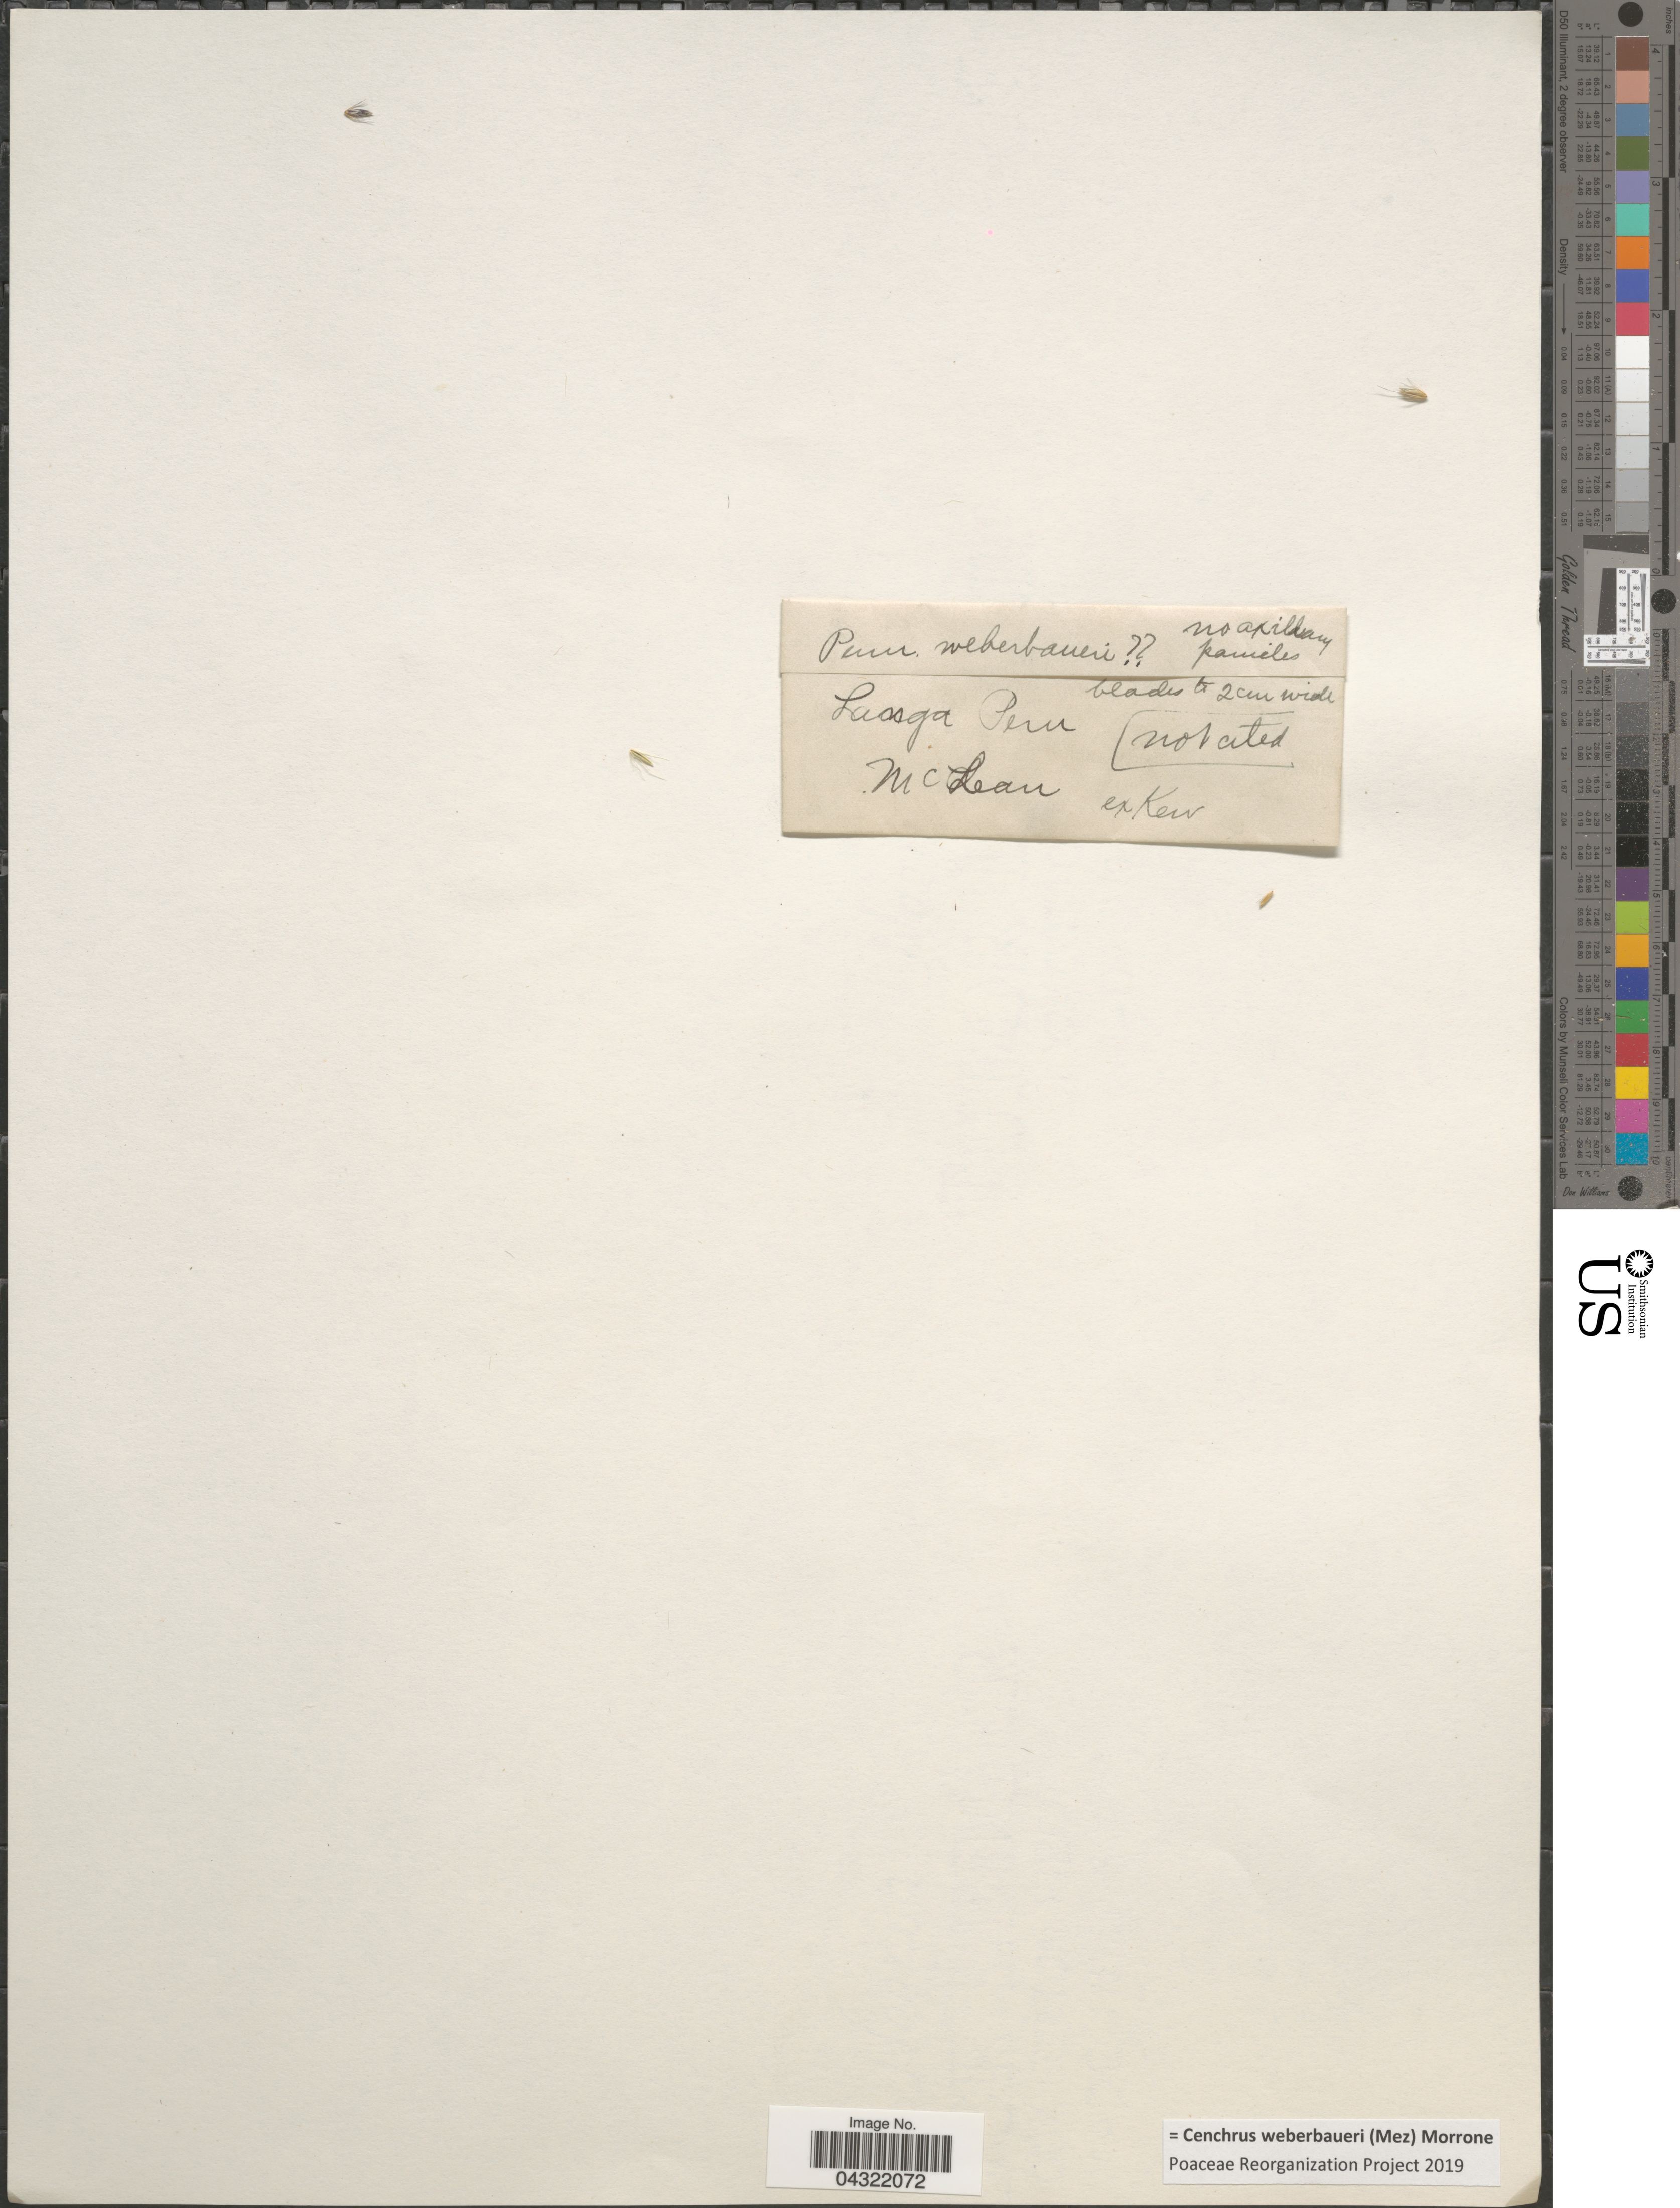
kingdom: Plantae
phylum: Tracheophyta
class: Liliopsida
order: Poales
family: Poaceae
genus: Cenchrus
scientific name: Cenchrus weberbaueri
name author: (Mez) Morrone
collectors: -. McLean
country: Peru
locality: Langa.